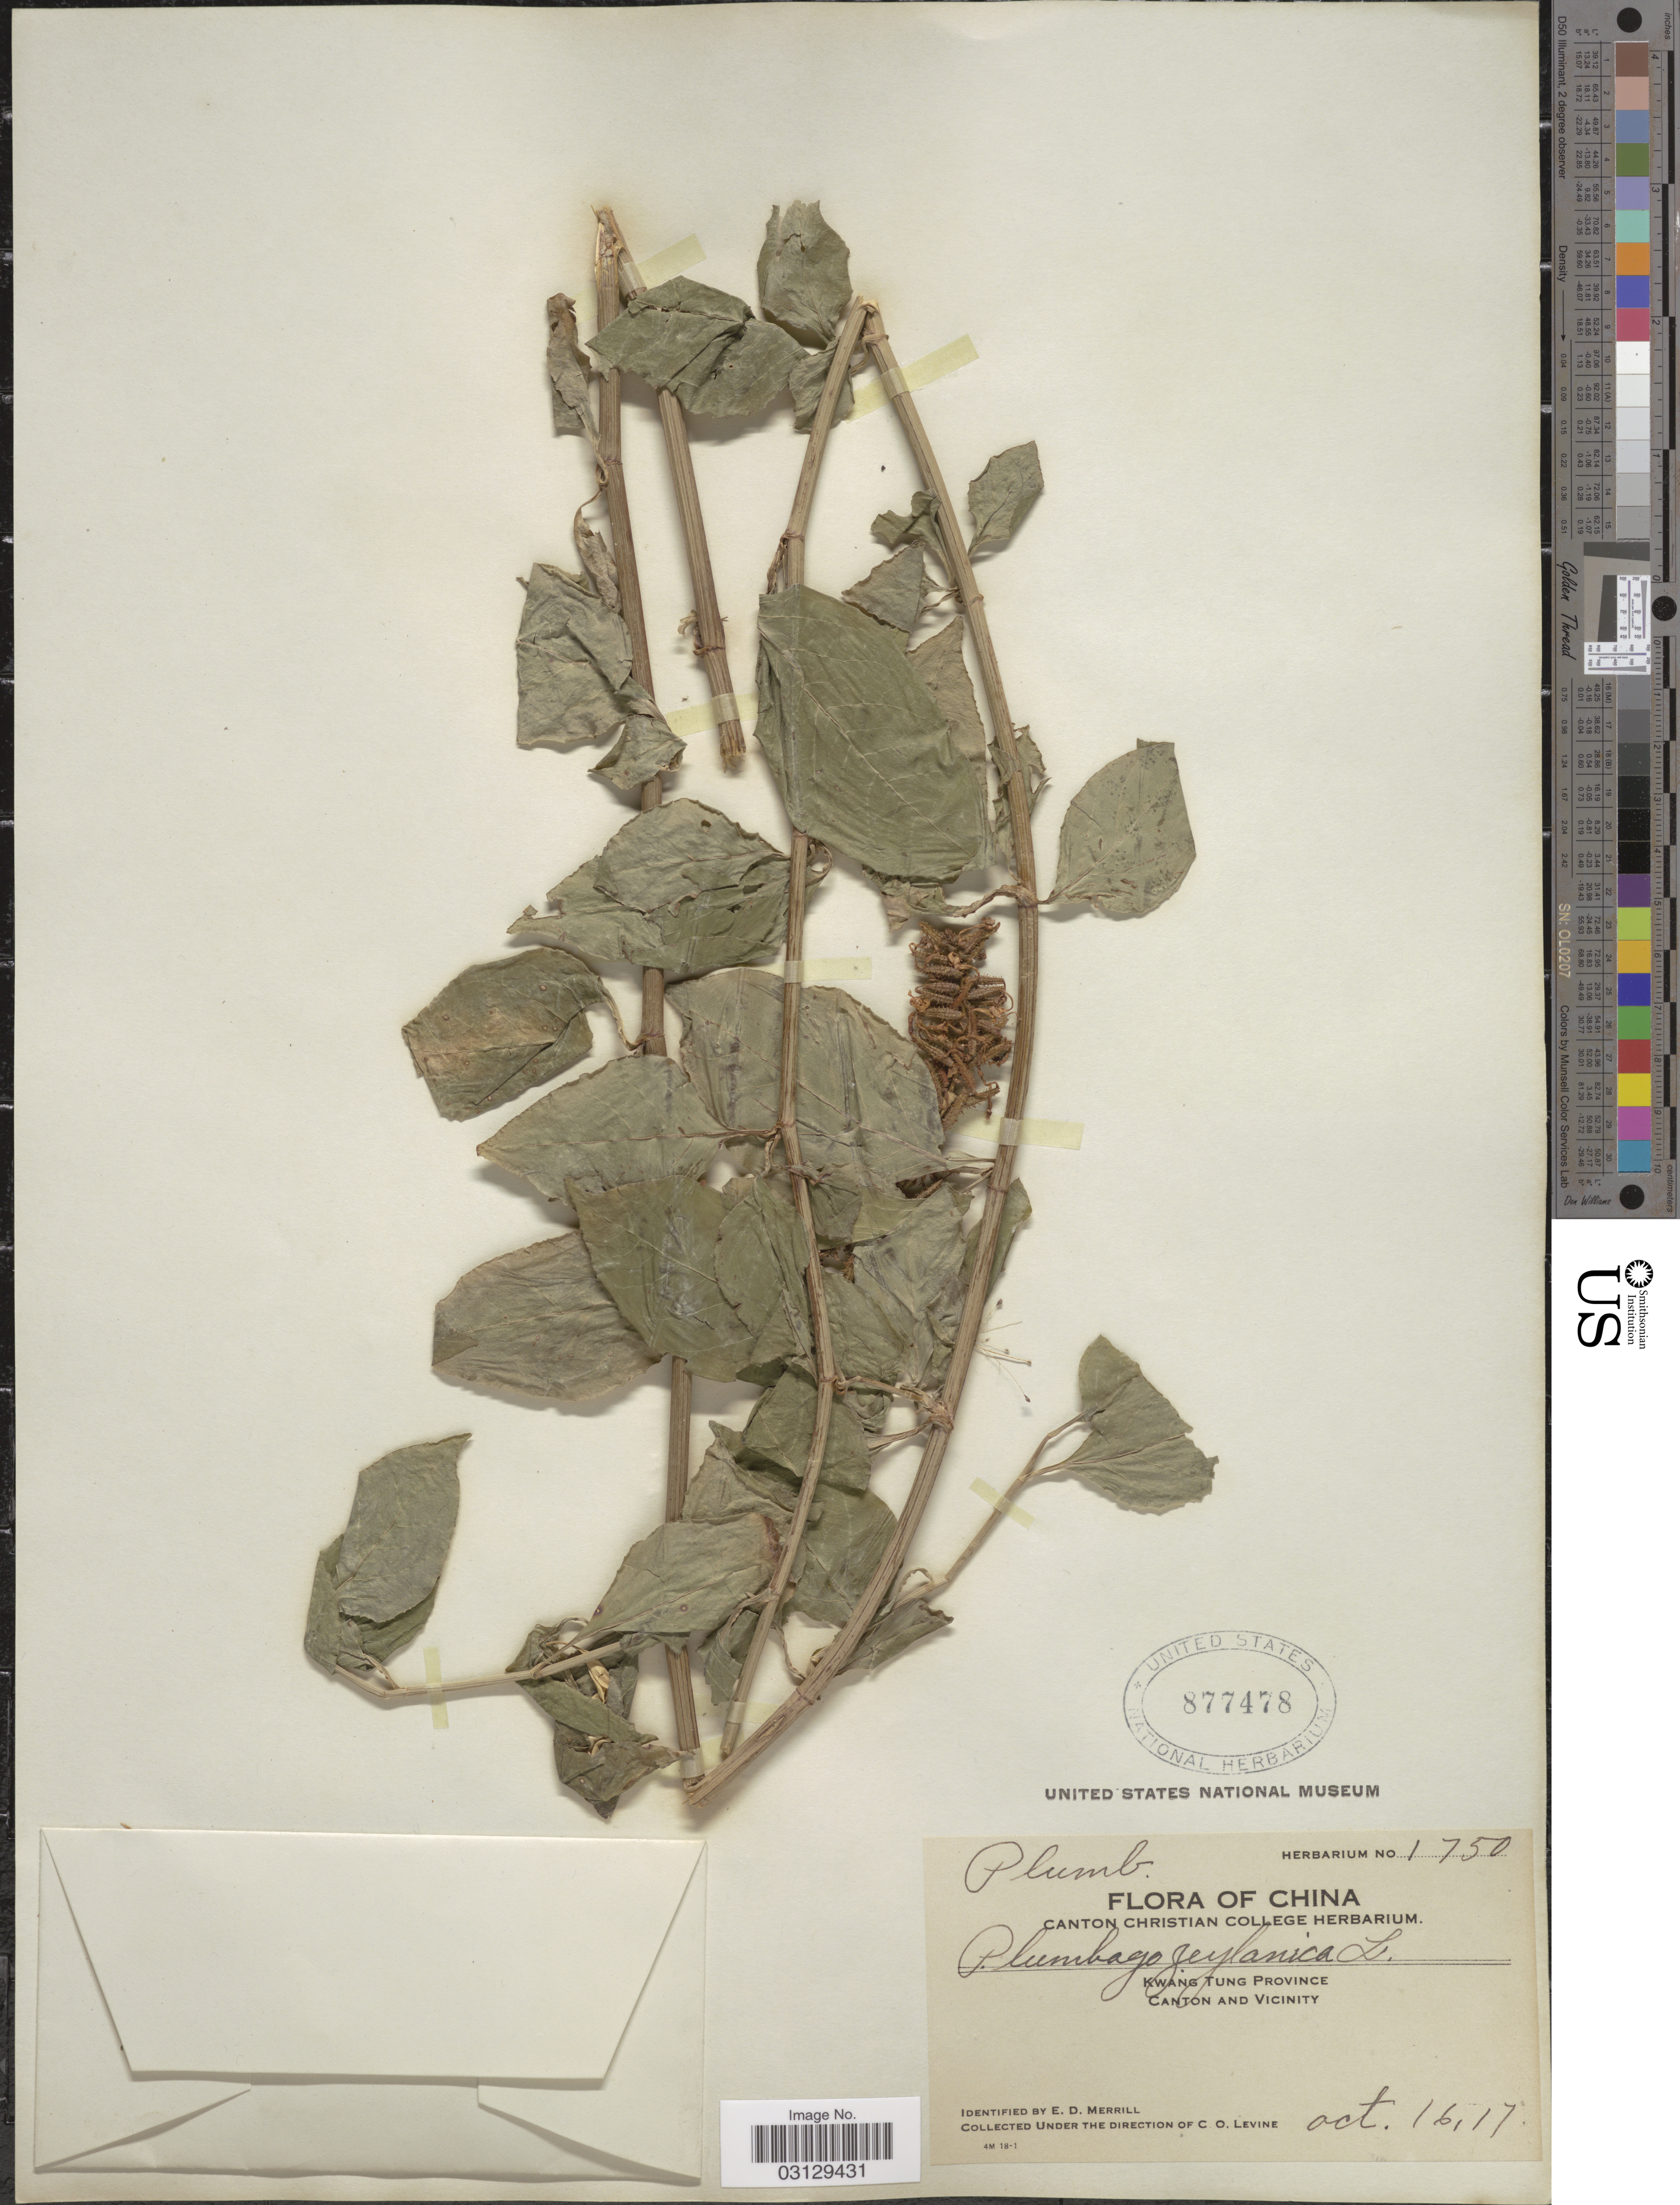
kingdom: Plantae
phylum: Tracheophyta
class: Magnoliopsida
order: Caryophyllales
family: Plumbaginaceae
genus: Plumbago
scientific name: Plumbago zeylanica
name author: L.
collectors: C. O. Levine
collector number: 1750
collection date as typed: Transcribed d/m/y: 16/10/17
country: China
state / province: Guangdong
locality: Kwang Tung Province. Canton and Vicinity.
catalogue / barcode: US 877478